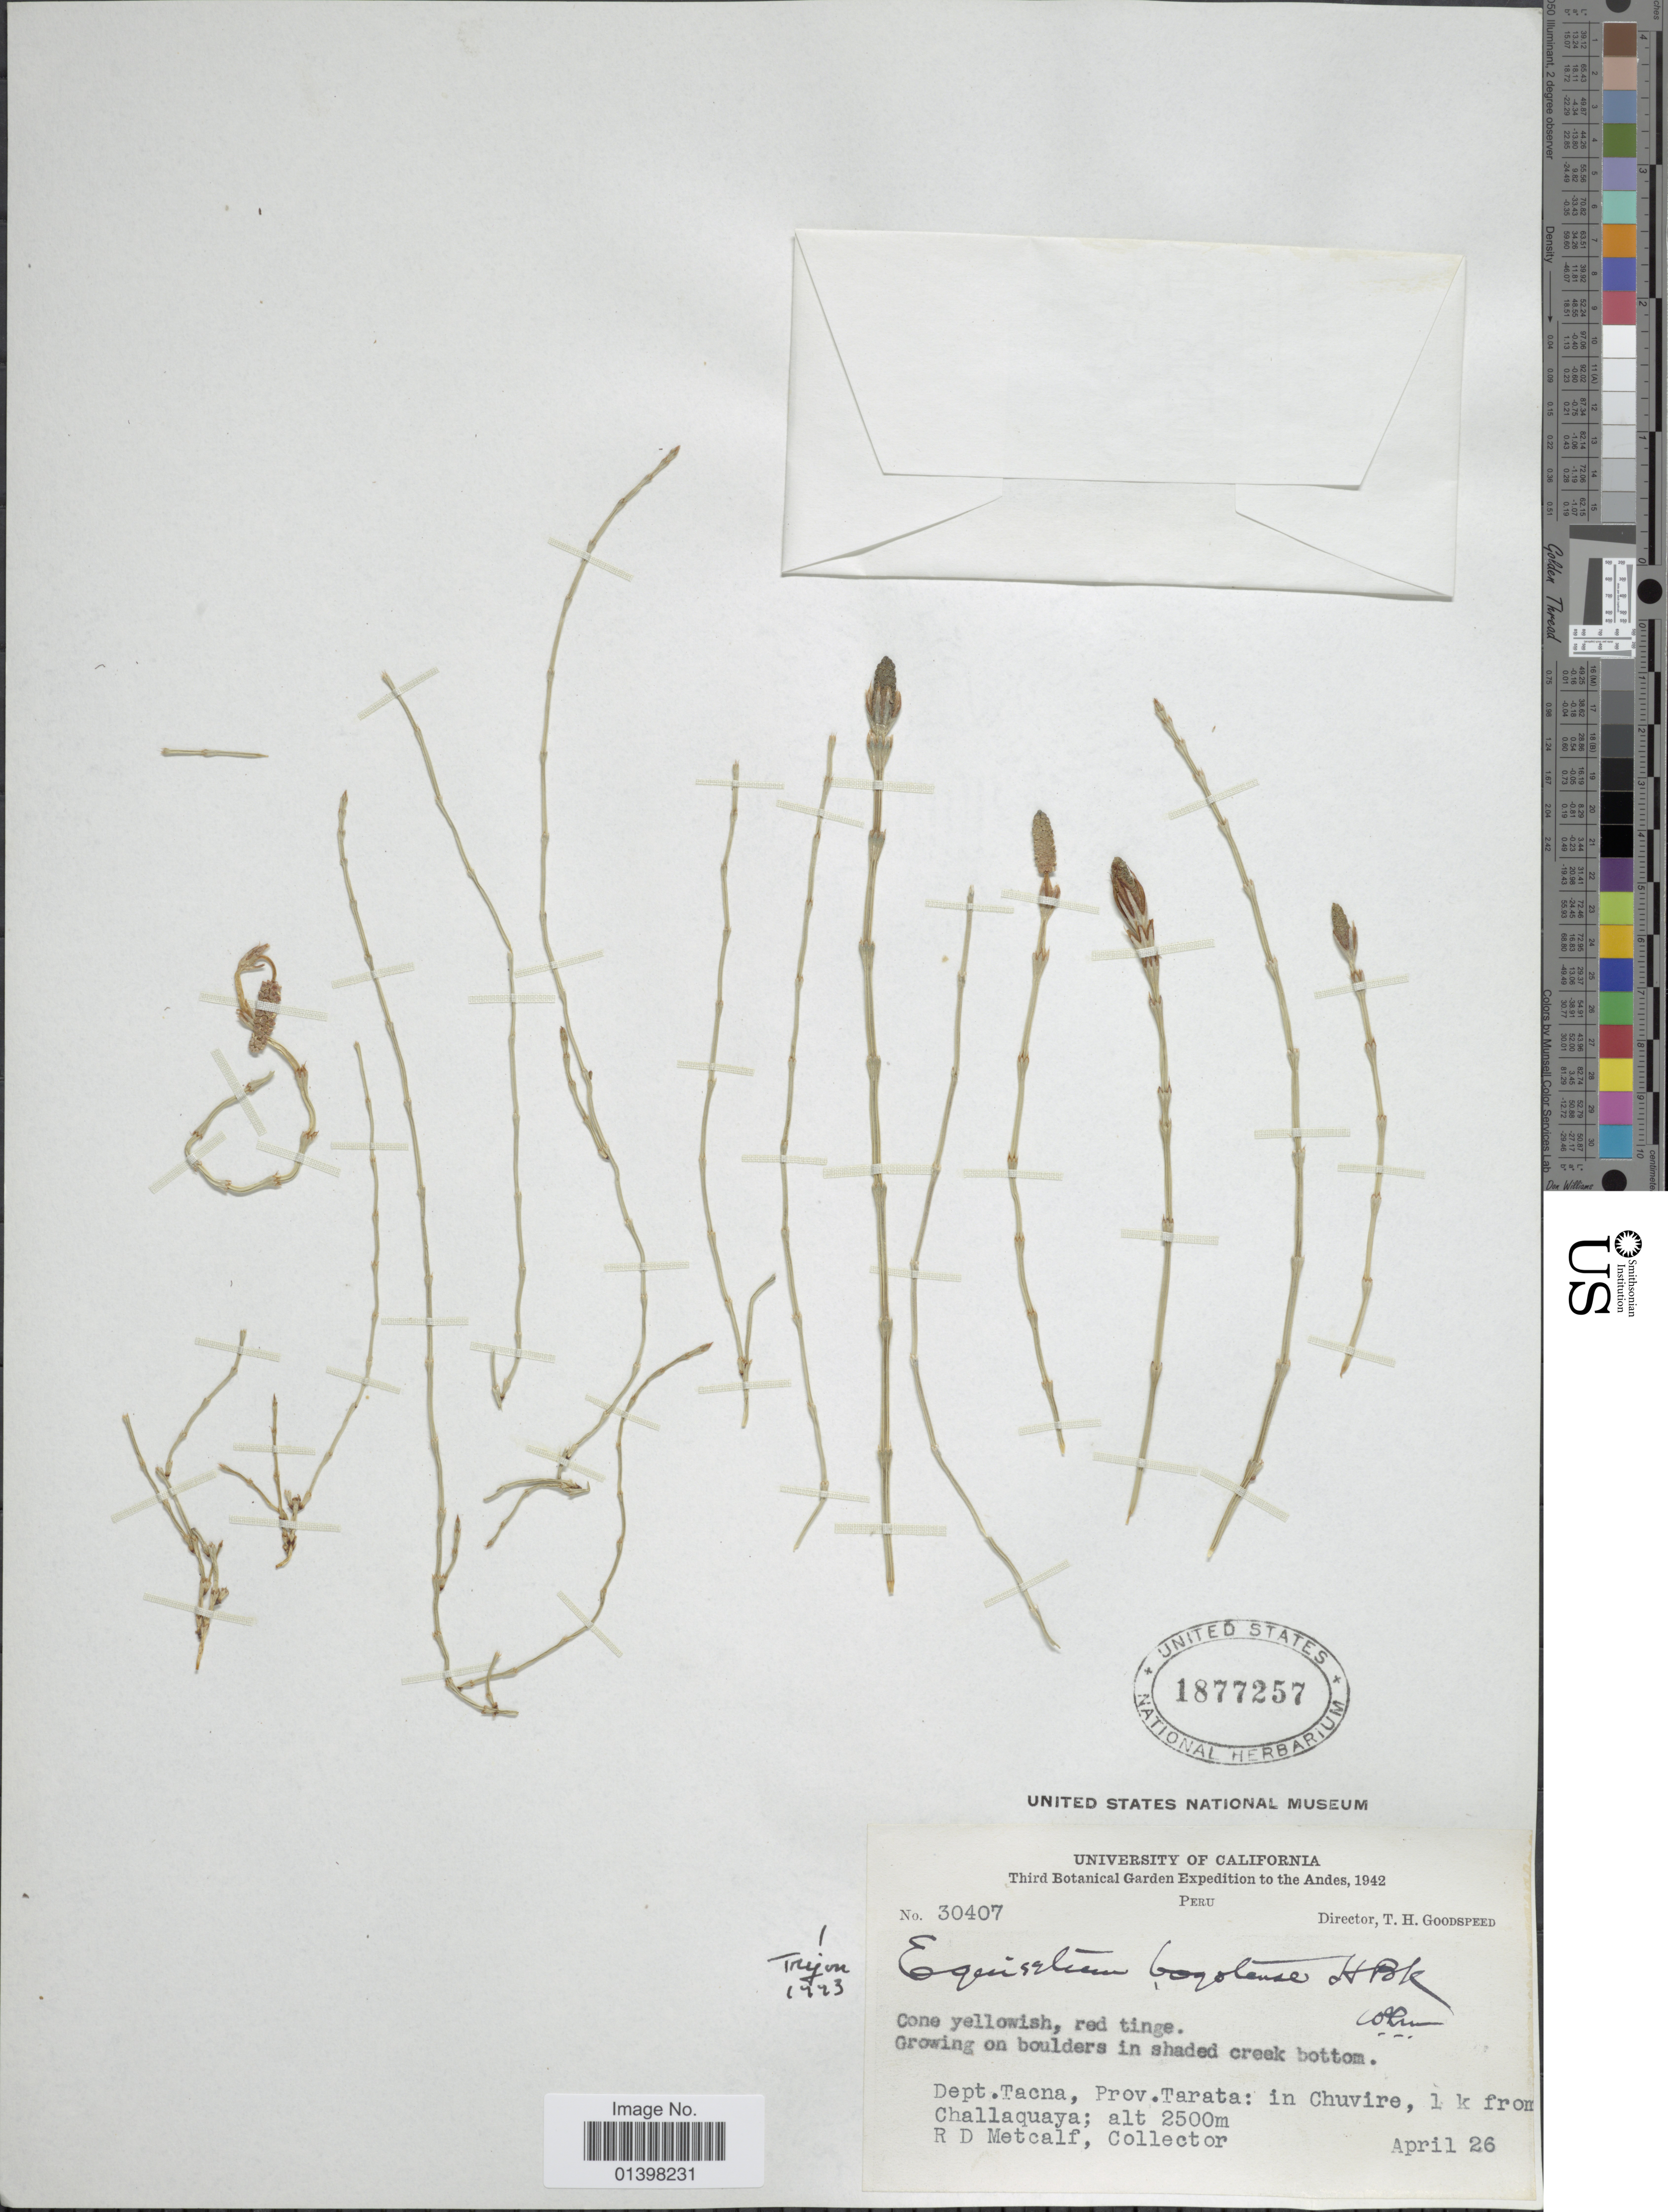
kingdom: Plantae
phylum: Tracheophyta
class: Polypodiopsida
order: Equisetales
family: Equisetaceae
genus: Equisetum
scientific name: Equisetum bogotense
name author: Kunth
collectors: R. D. Metcalf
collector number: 30407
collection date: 1942-04-26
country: Peru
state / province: Tacna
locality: Prov. Tarata: in Chuvire, 1 k from Challaquaya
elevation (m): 2500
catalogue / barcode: US 1877257